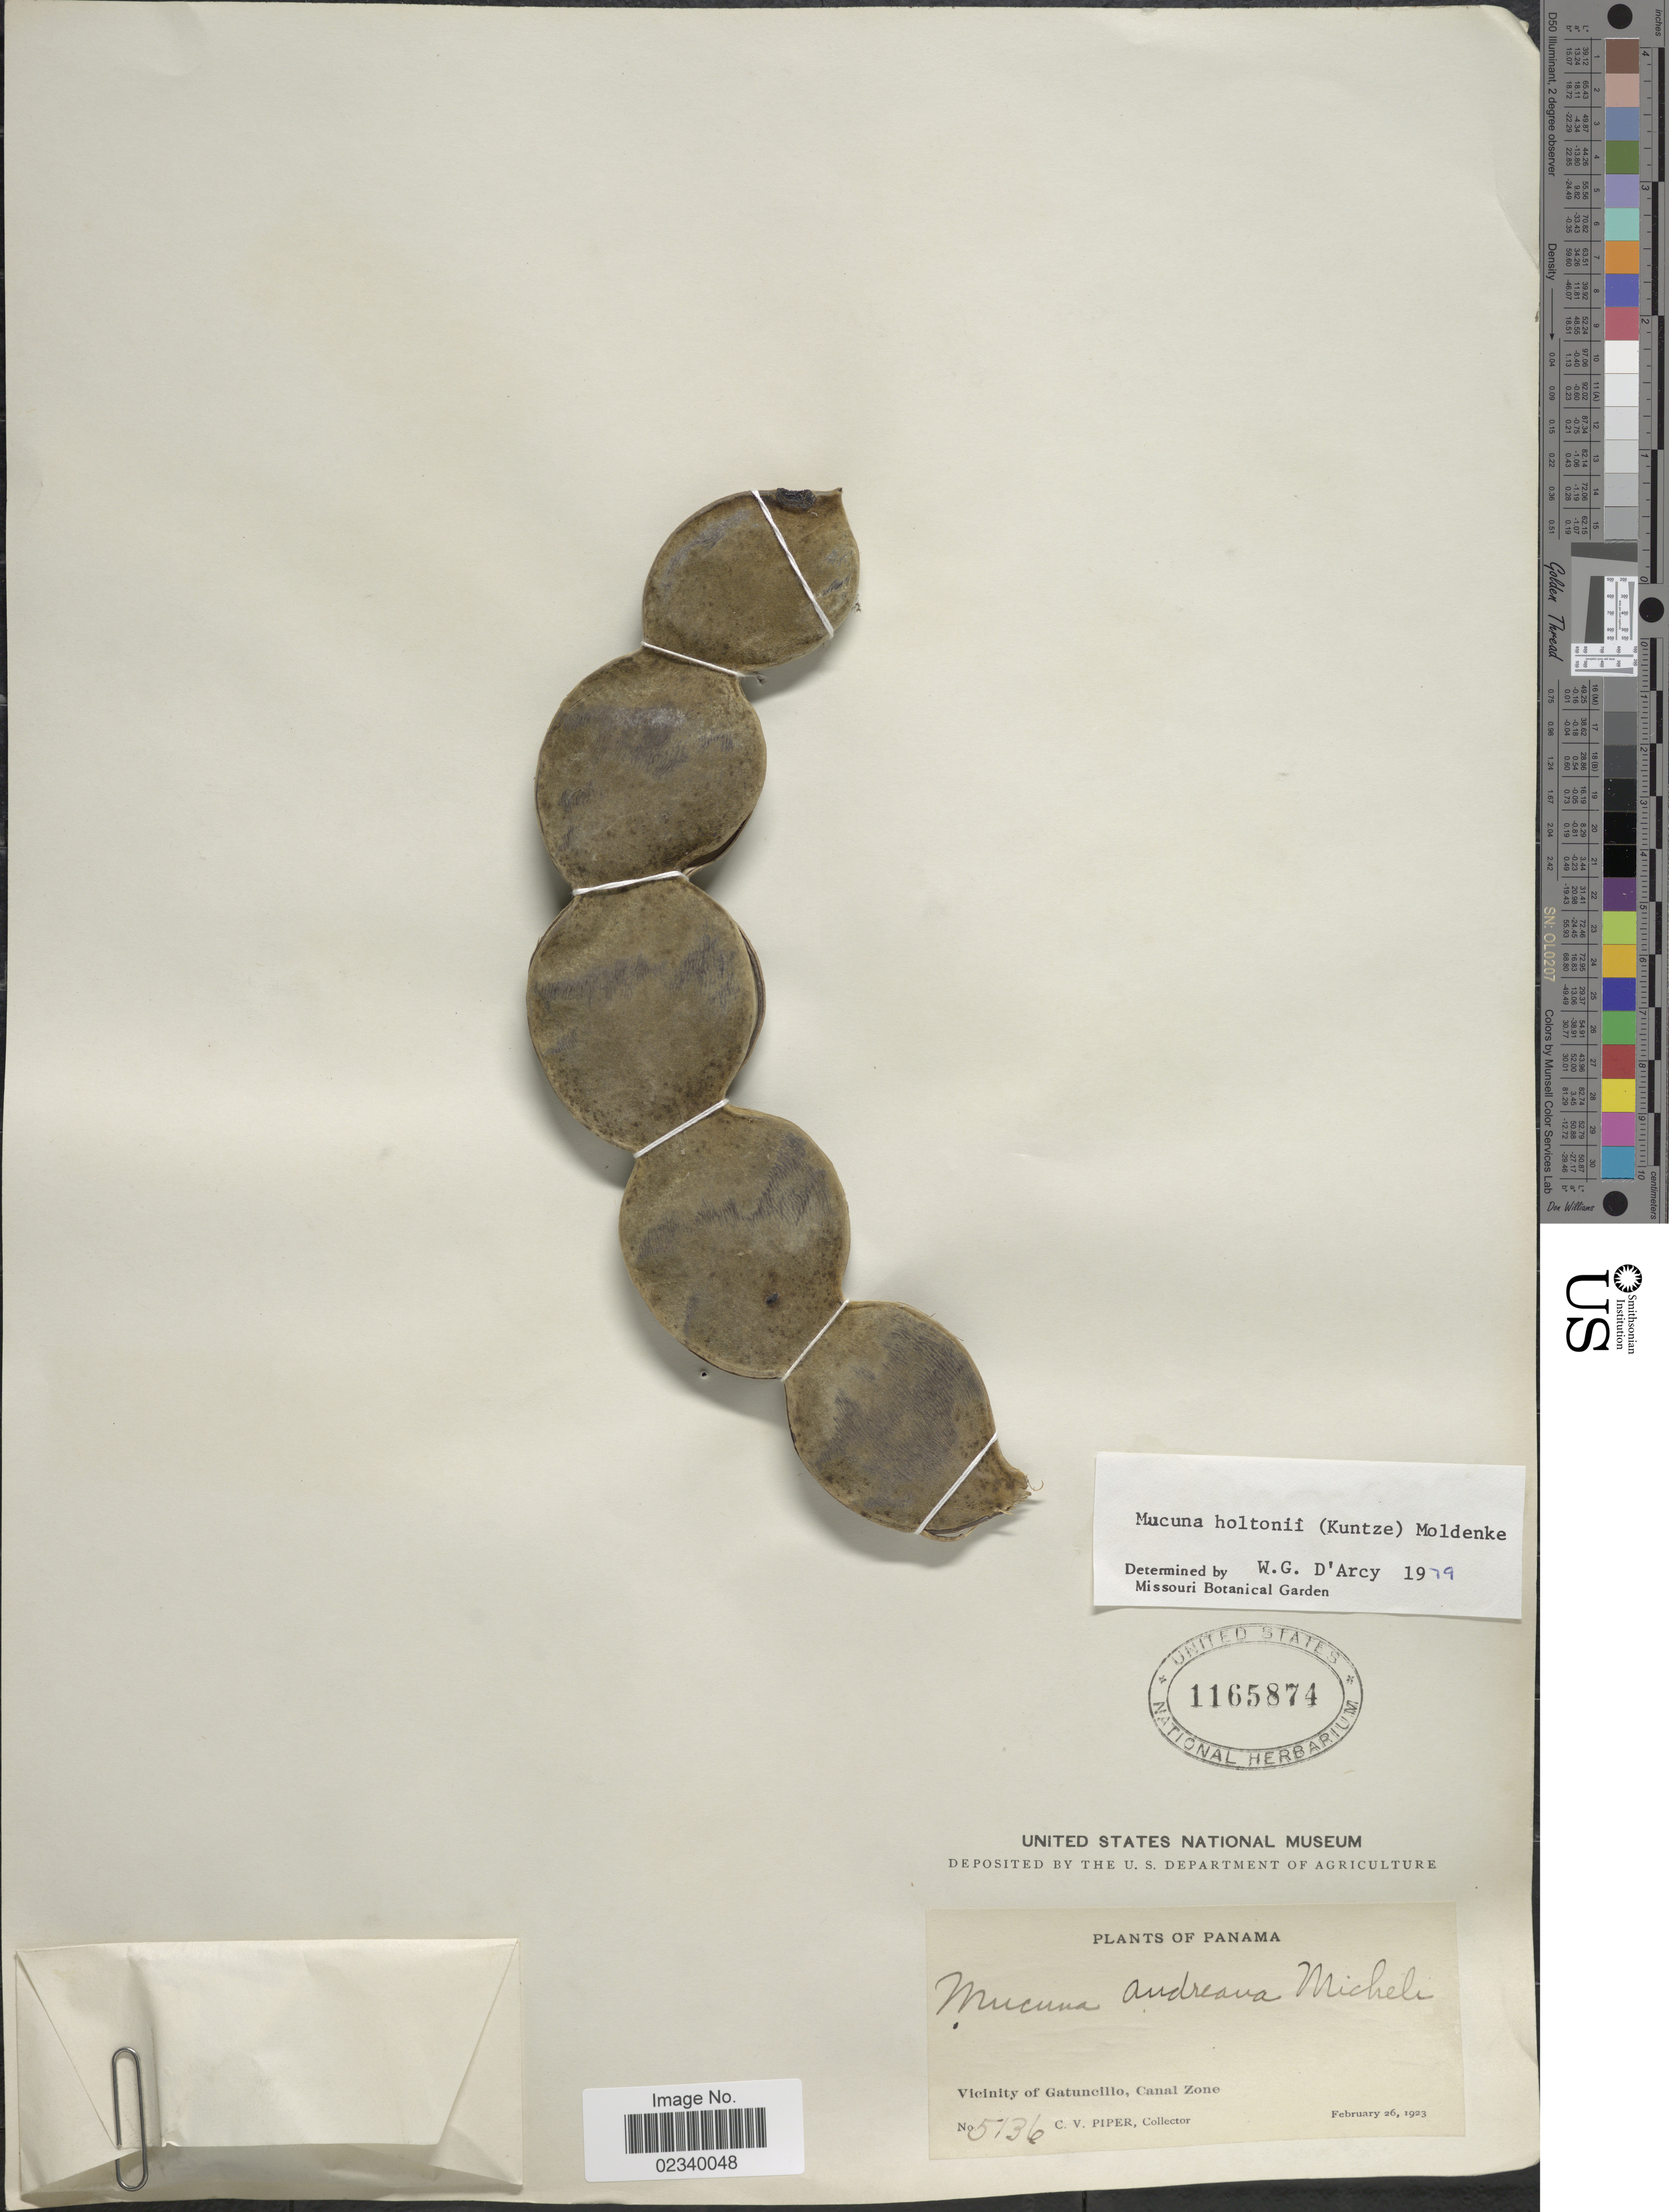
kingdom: Plantae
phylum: Tracheophyta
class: Magnoliopsida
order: Fabales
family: Fabaceae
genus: Mucuna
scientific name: Mucuna holtonii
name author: (Kuntze) Moldenke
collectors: C. V. Piper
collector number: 5136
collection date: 1923-02-26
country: Panama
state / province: Colón / Panamá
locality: Vicinity of Gatuncillo, Canal Zone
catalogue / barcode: US 1165874